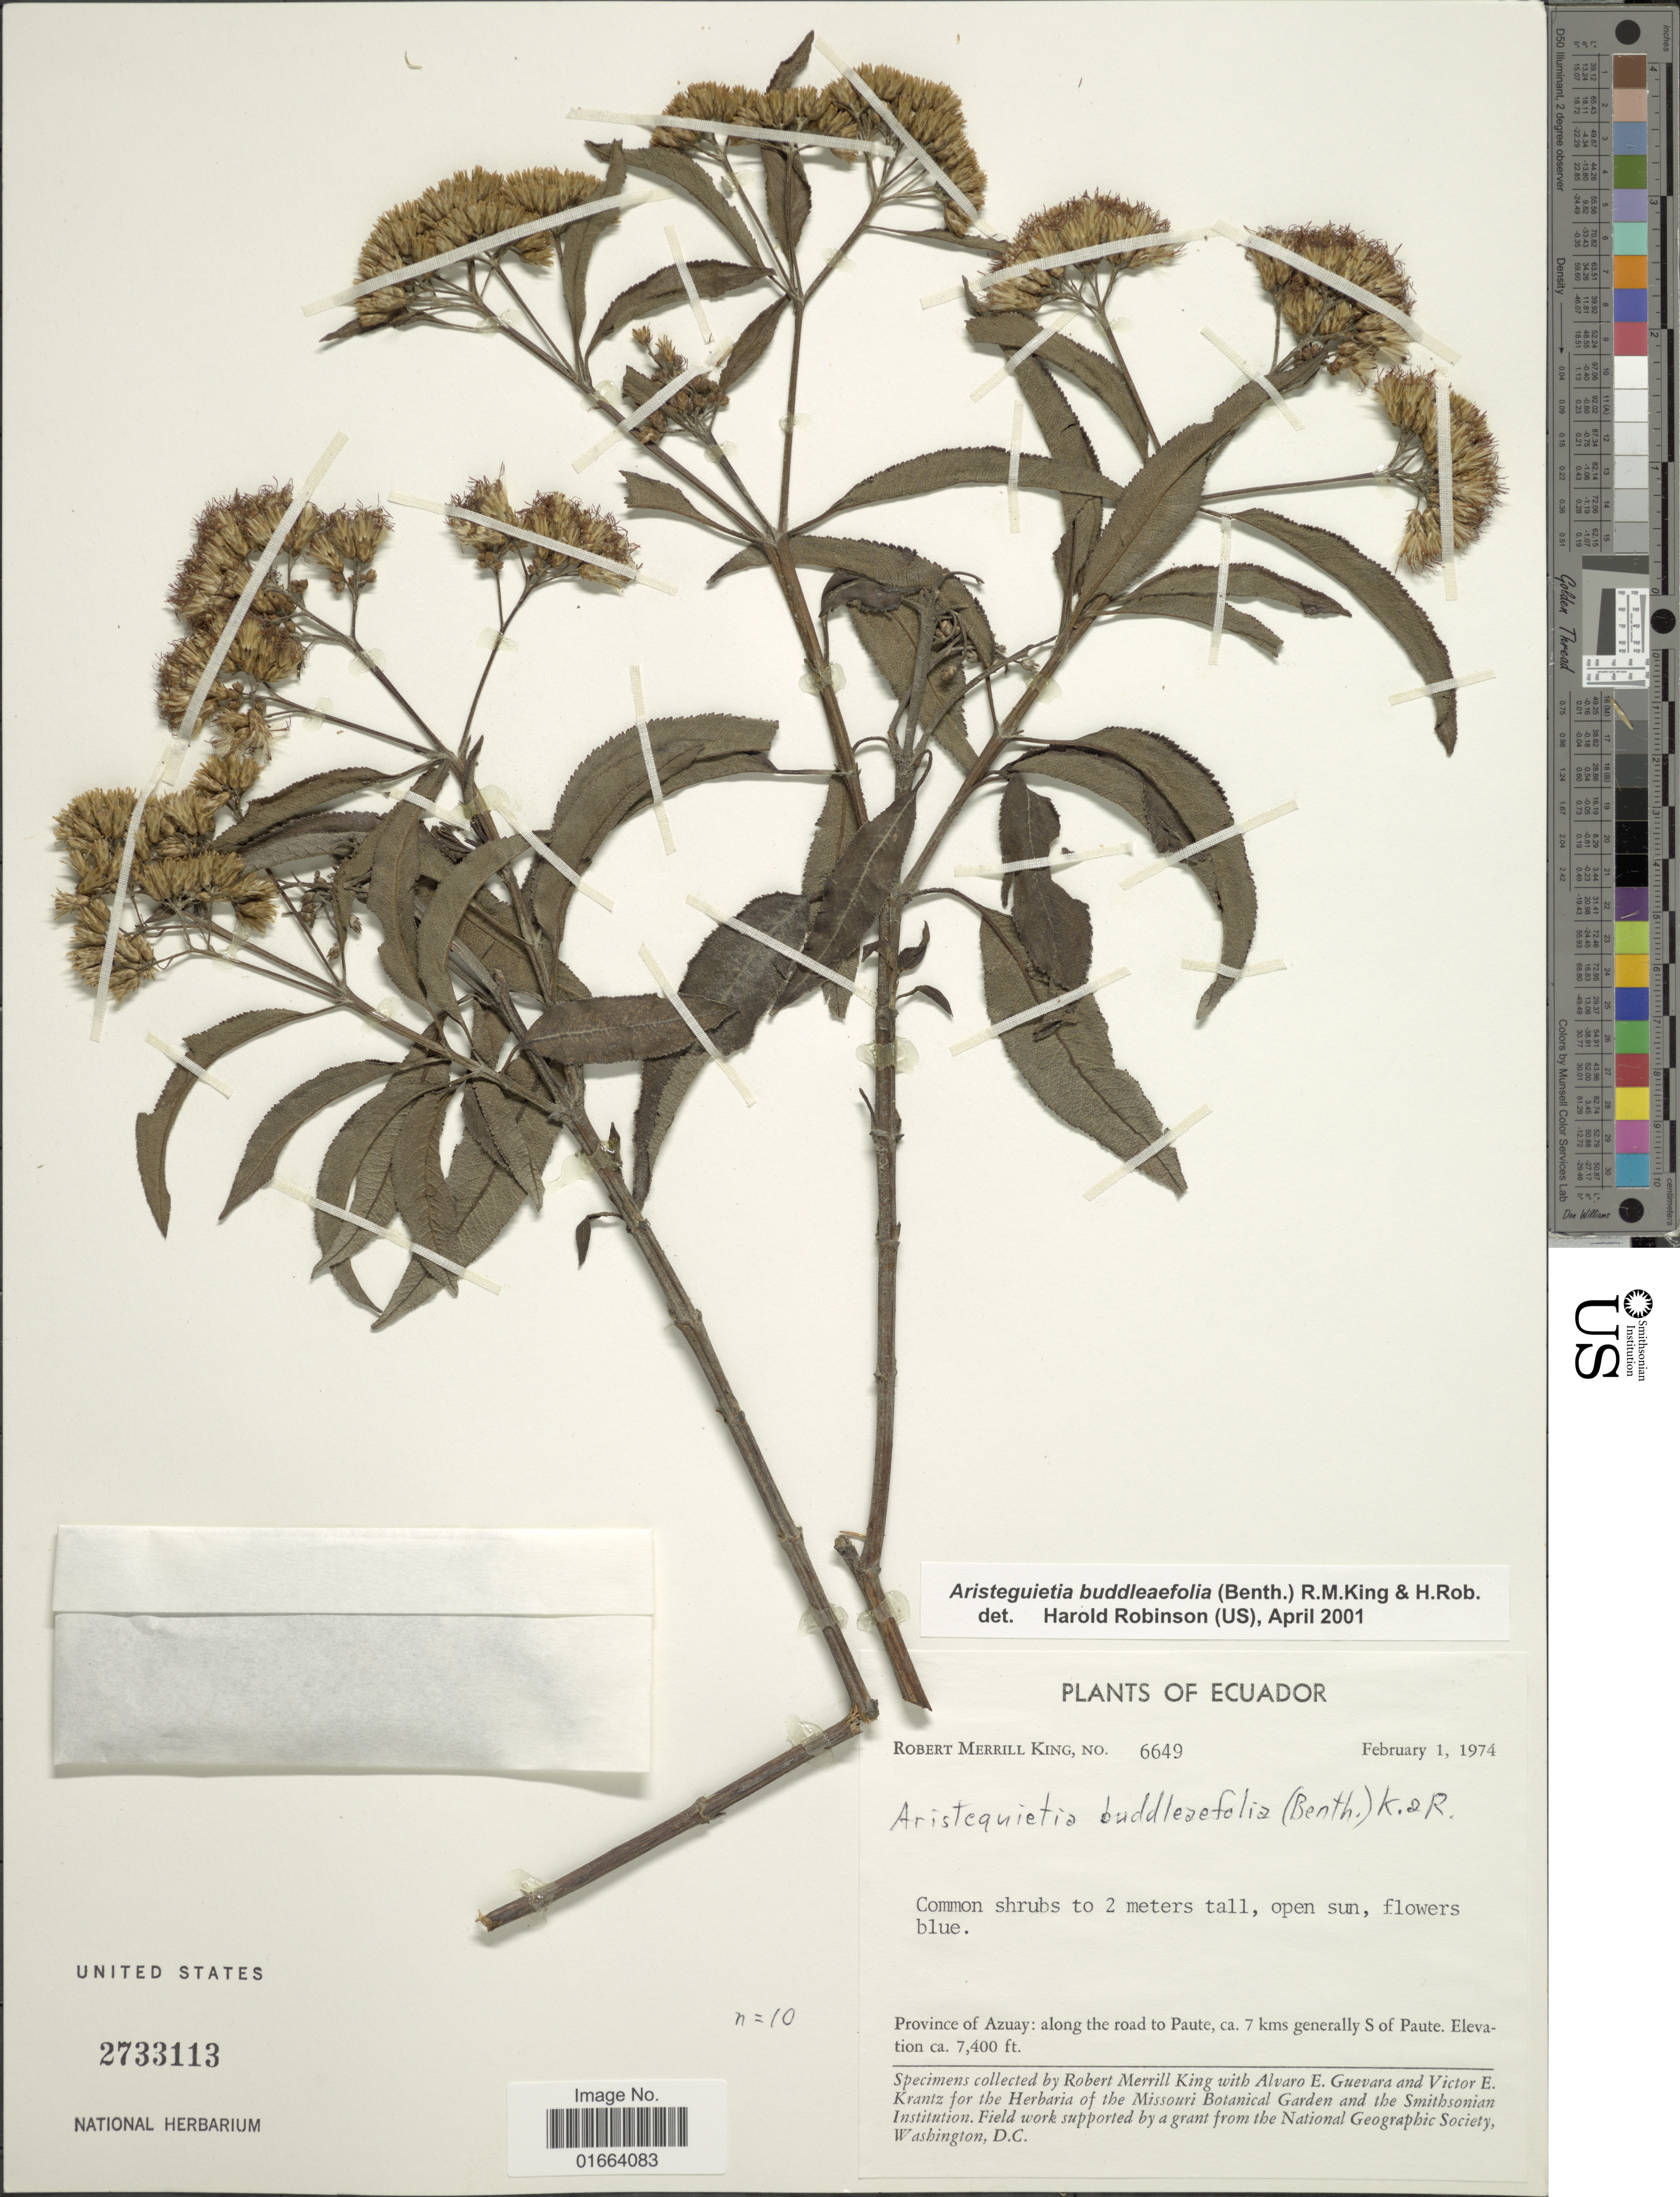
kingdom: Plantae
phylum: Tracheophyta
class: Magnoliopsida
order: Asterales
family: Asteraceae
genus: Aristeguietia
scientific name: Aristeguietia buddleaefolia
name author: (Benth.) R.M. King & H. Rob.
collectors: R. M. King, A. E. Guevara & V. Krantz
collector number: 6649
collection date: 1974-02-01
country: Ecuador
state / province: Azuay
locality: Along the road to Paute, ca. 7 kms generally S of Paute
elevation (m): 2256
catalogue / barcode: US 2733113